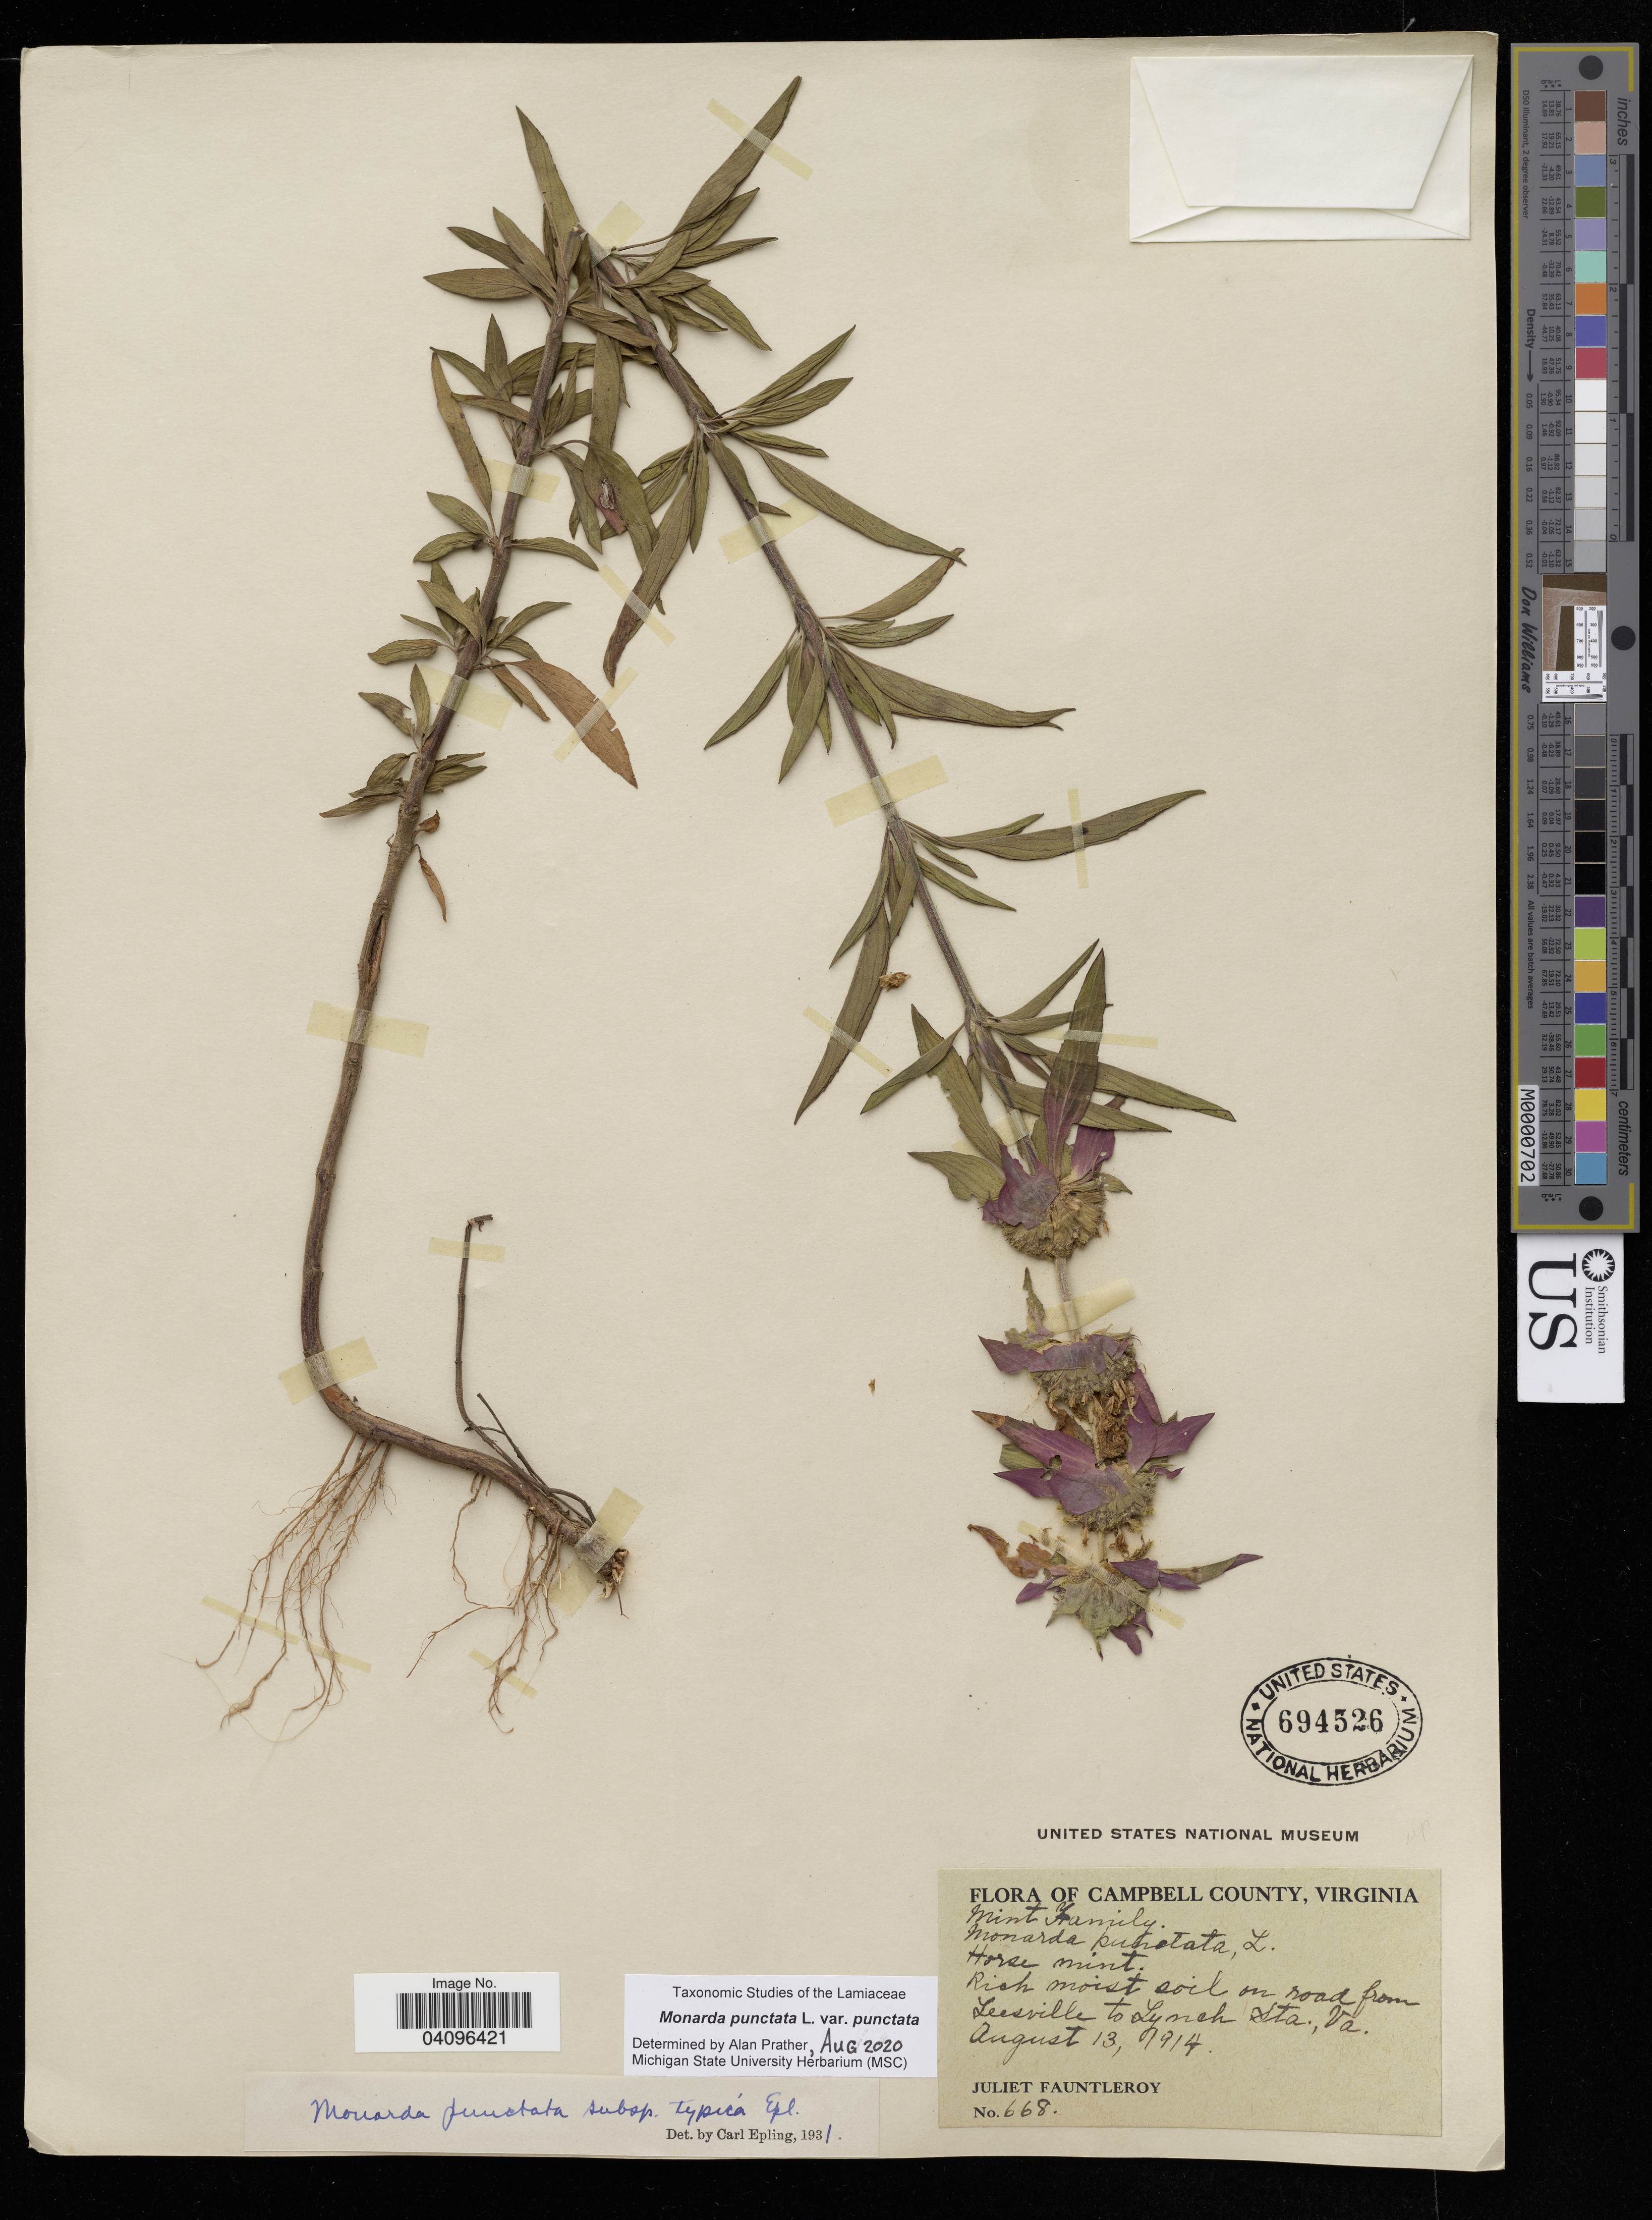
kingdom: Plantae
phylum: Tracheophyta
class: Magnoliopsida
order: Lamiales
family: Lamiaceae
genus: Monarda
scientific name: Monarda punctata var. punctata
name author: L.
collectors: J. Fauntleroy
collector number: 668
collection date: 1914-08-13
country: United States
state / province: Virginia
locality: Campbell County. Leesville to Lynch Sta.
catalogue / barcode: US 694526